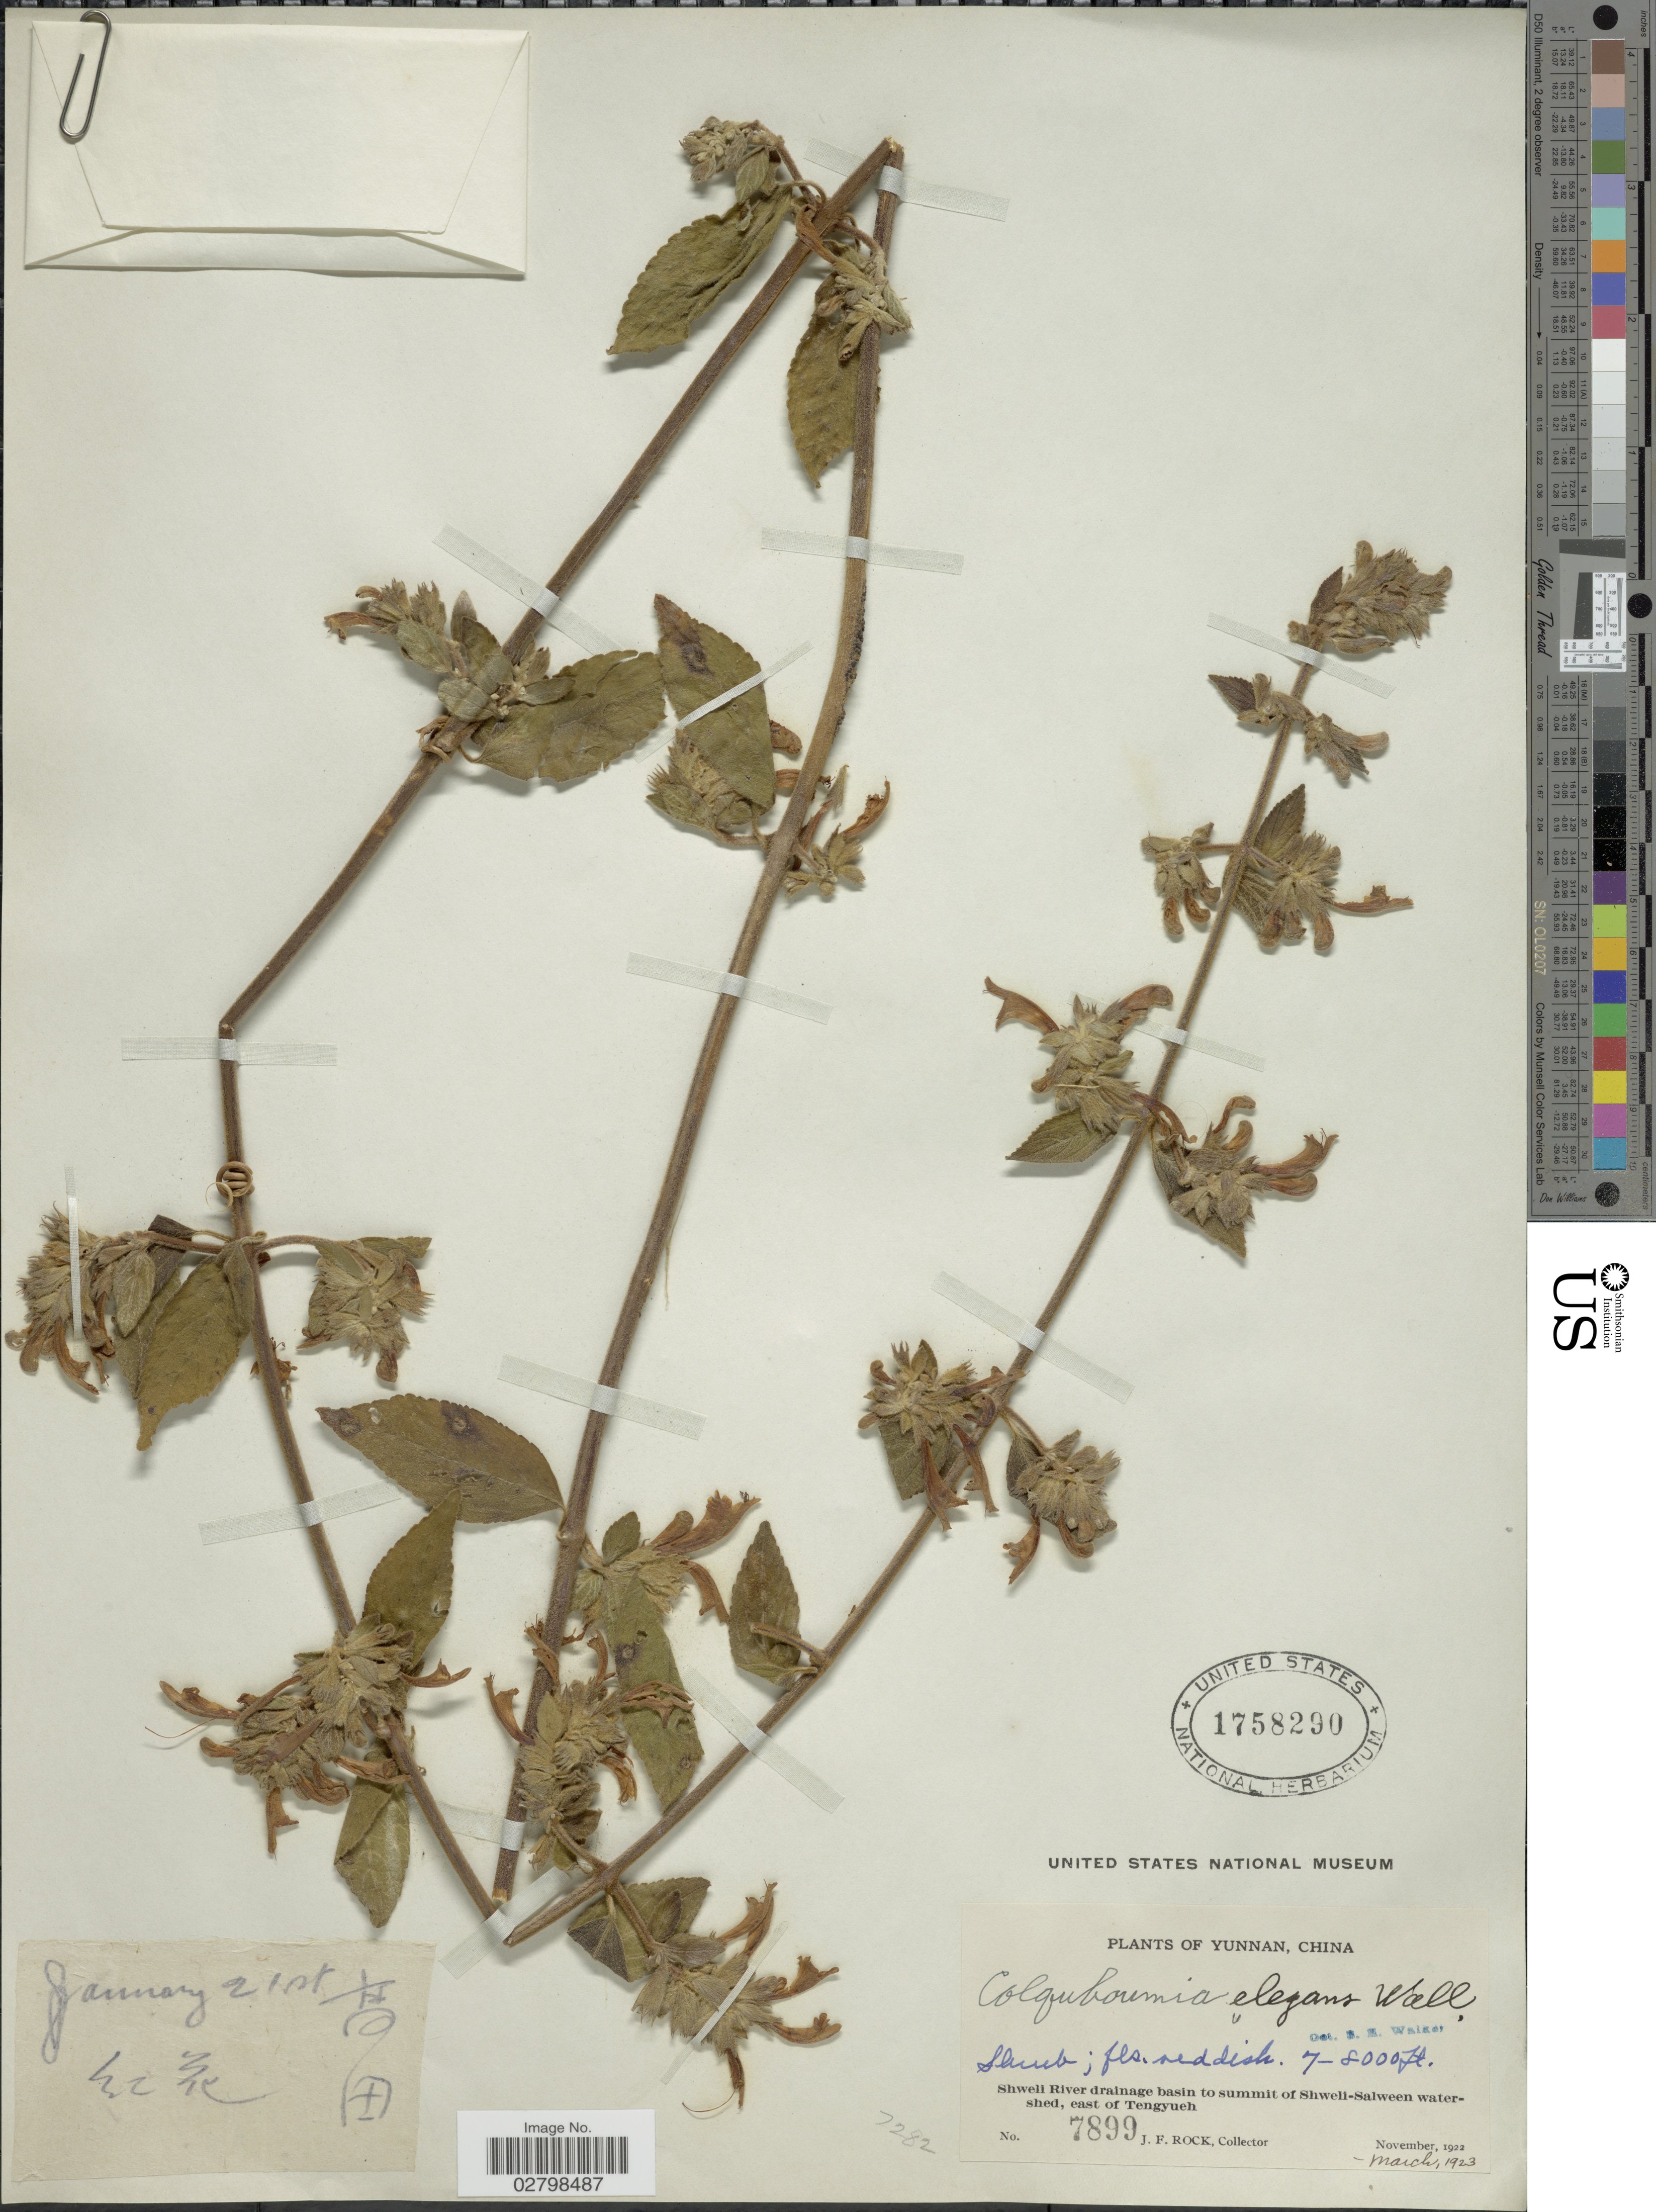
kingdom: Plantae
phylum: Tracheophyta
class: Magnoliopsida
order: Lamiales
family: Lamiaceae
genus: Colquhounia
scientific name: Colquhounia elegans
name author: Wall.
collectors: J. Rock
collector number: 7899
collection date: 1922-11/1923-03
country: China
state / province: Yunnan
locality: Shweli River drainage basin to summit of Shweli-Saiween watershed, east of Tengyueh.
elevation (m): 2134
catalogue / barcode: US 1758290